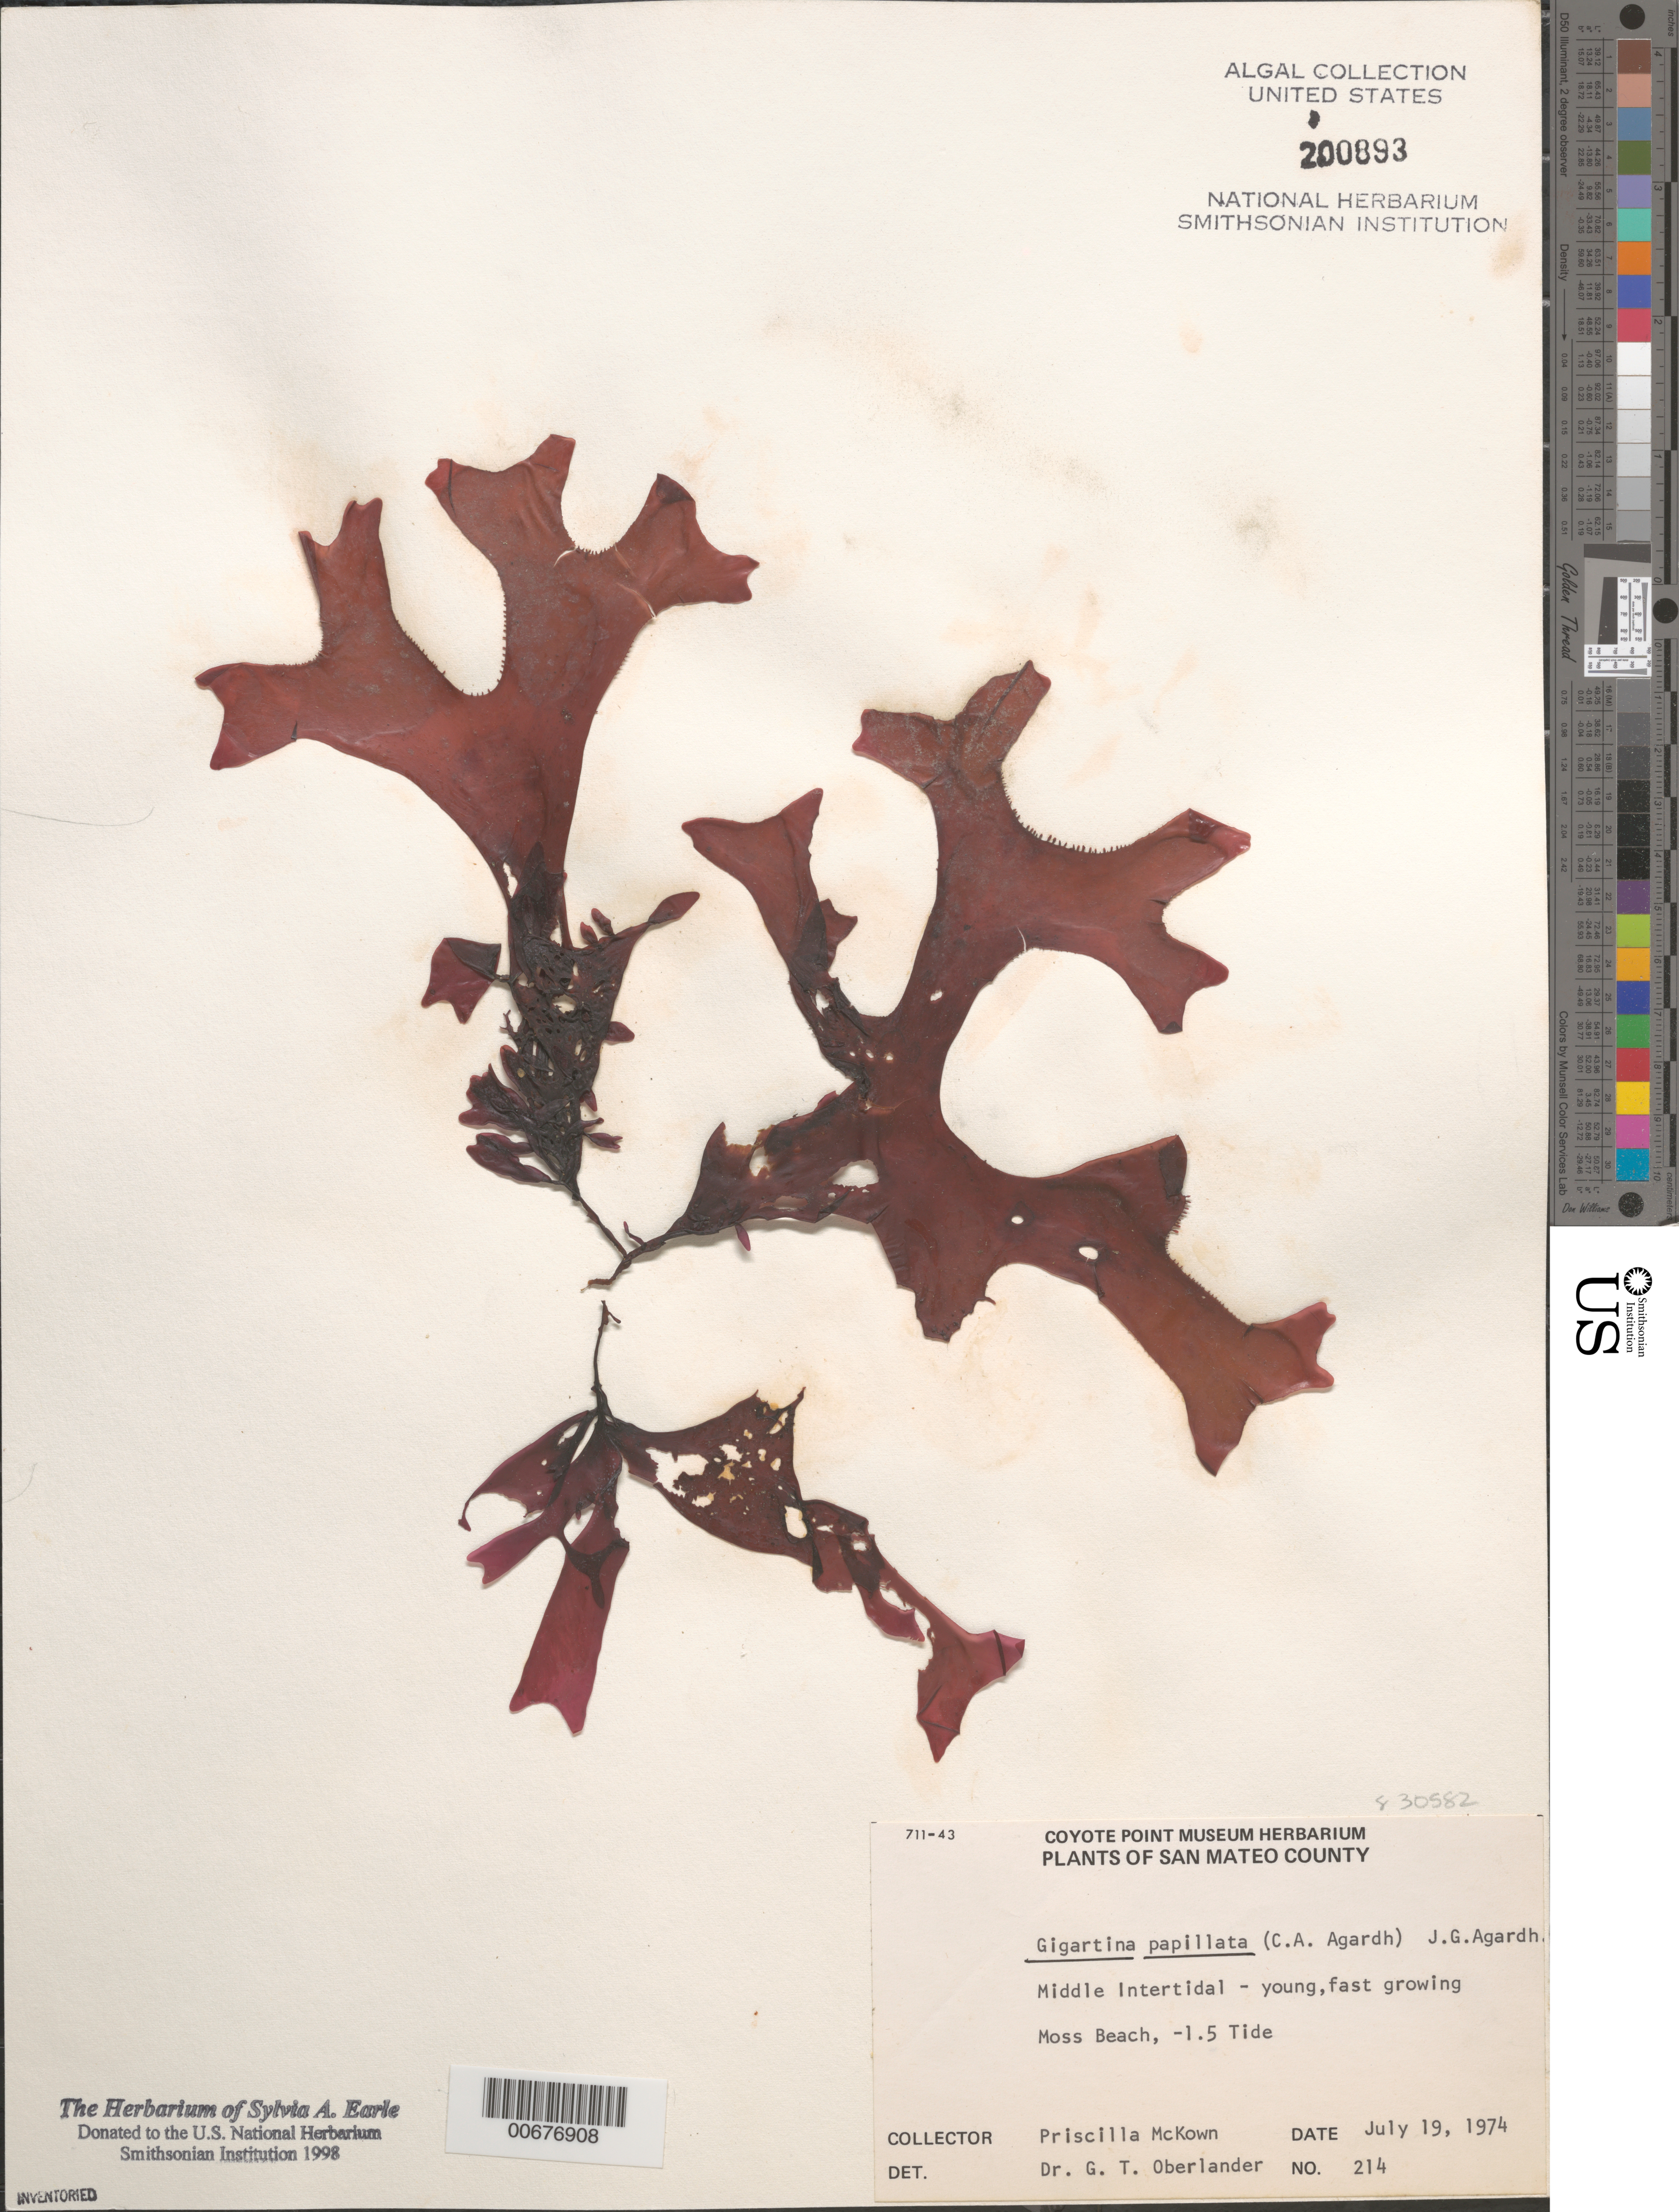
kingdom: Plantae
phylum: Rhodophyta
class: Florideophyceae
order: Gigartinales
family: Phyllophoraceae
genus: Mastocarpus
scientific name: Mastocarpus papillatus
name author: (C. Agardh) Kütz.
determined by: Algae name updating Project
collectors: P. McKown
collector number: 214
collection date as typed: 19 Jul 1974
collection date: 1974-07-19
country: United States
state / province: California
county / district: San Mateo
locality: Moss Beach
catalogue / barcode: US 200893